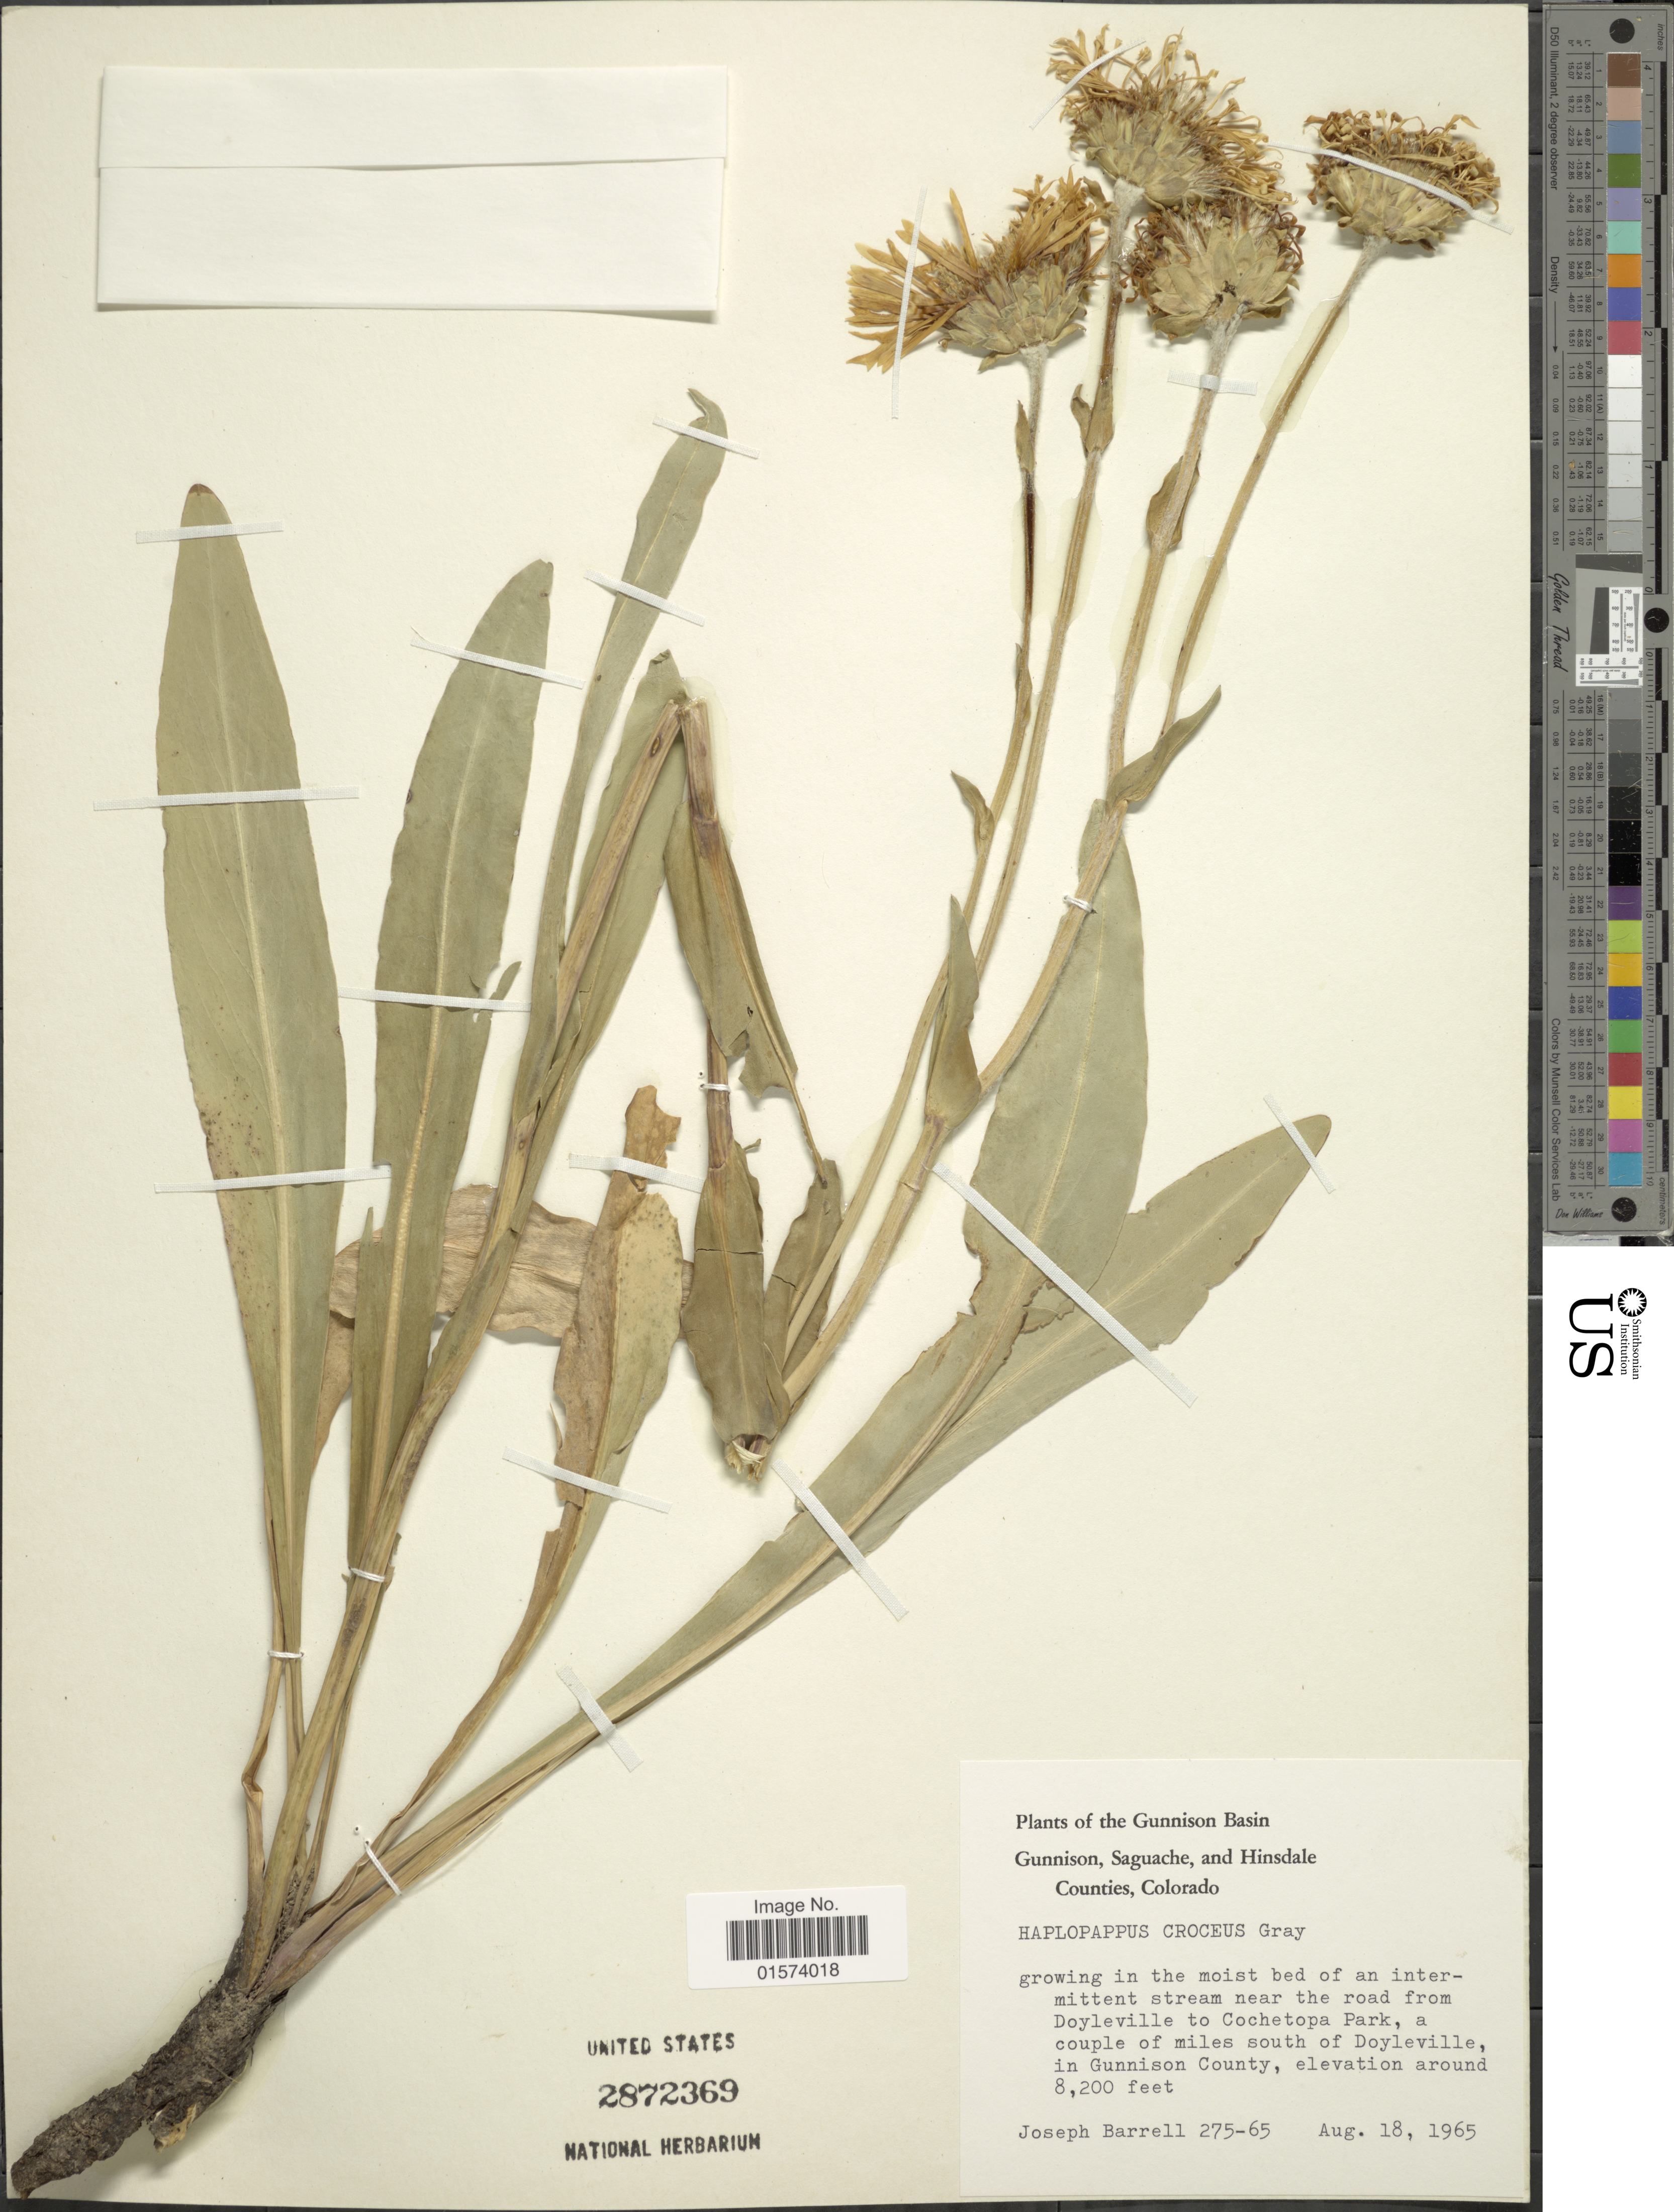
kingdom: Plantae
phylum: Tracheophyta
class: Magnoliopsida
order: Asterales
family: Asteraceae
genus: Pyrrocoma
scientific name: Pyrrocoma crocea var. crocea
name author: (A. Gray) Greene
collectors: J. Barrell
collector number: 275-65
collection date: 1965-08-18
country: United States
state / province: Colorado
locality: Gunnison Basin, Gunnison, Saguache, and Hinsdale Counties, growing in the moist bed of an intermitten stream near the road from Doyleville to Cohetopa Park, a couple of miles south of Doyleville, in Gunnison County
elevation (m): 2499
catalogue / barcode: US 2872369